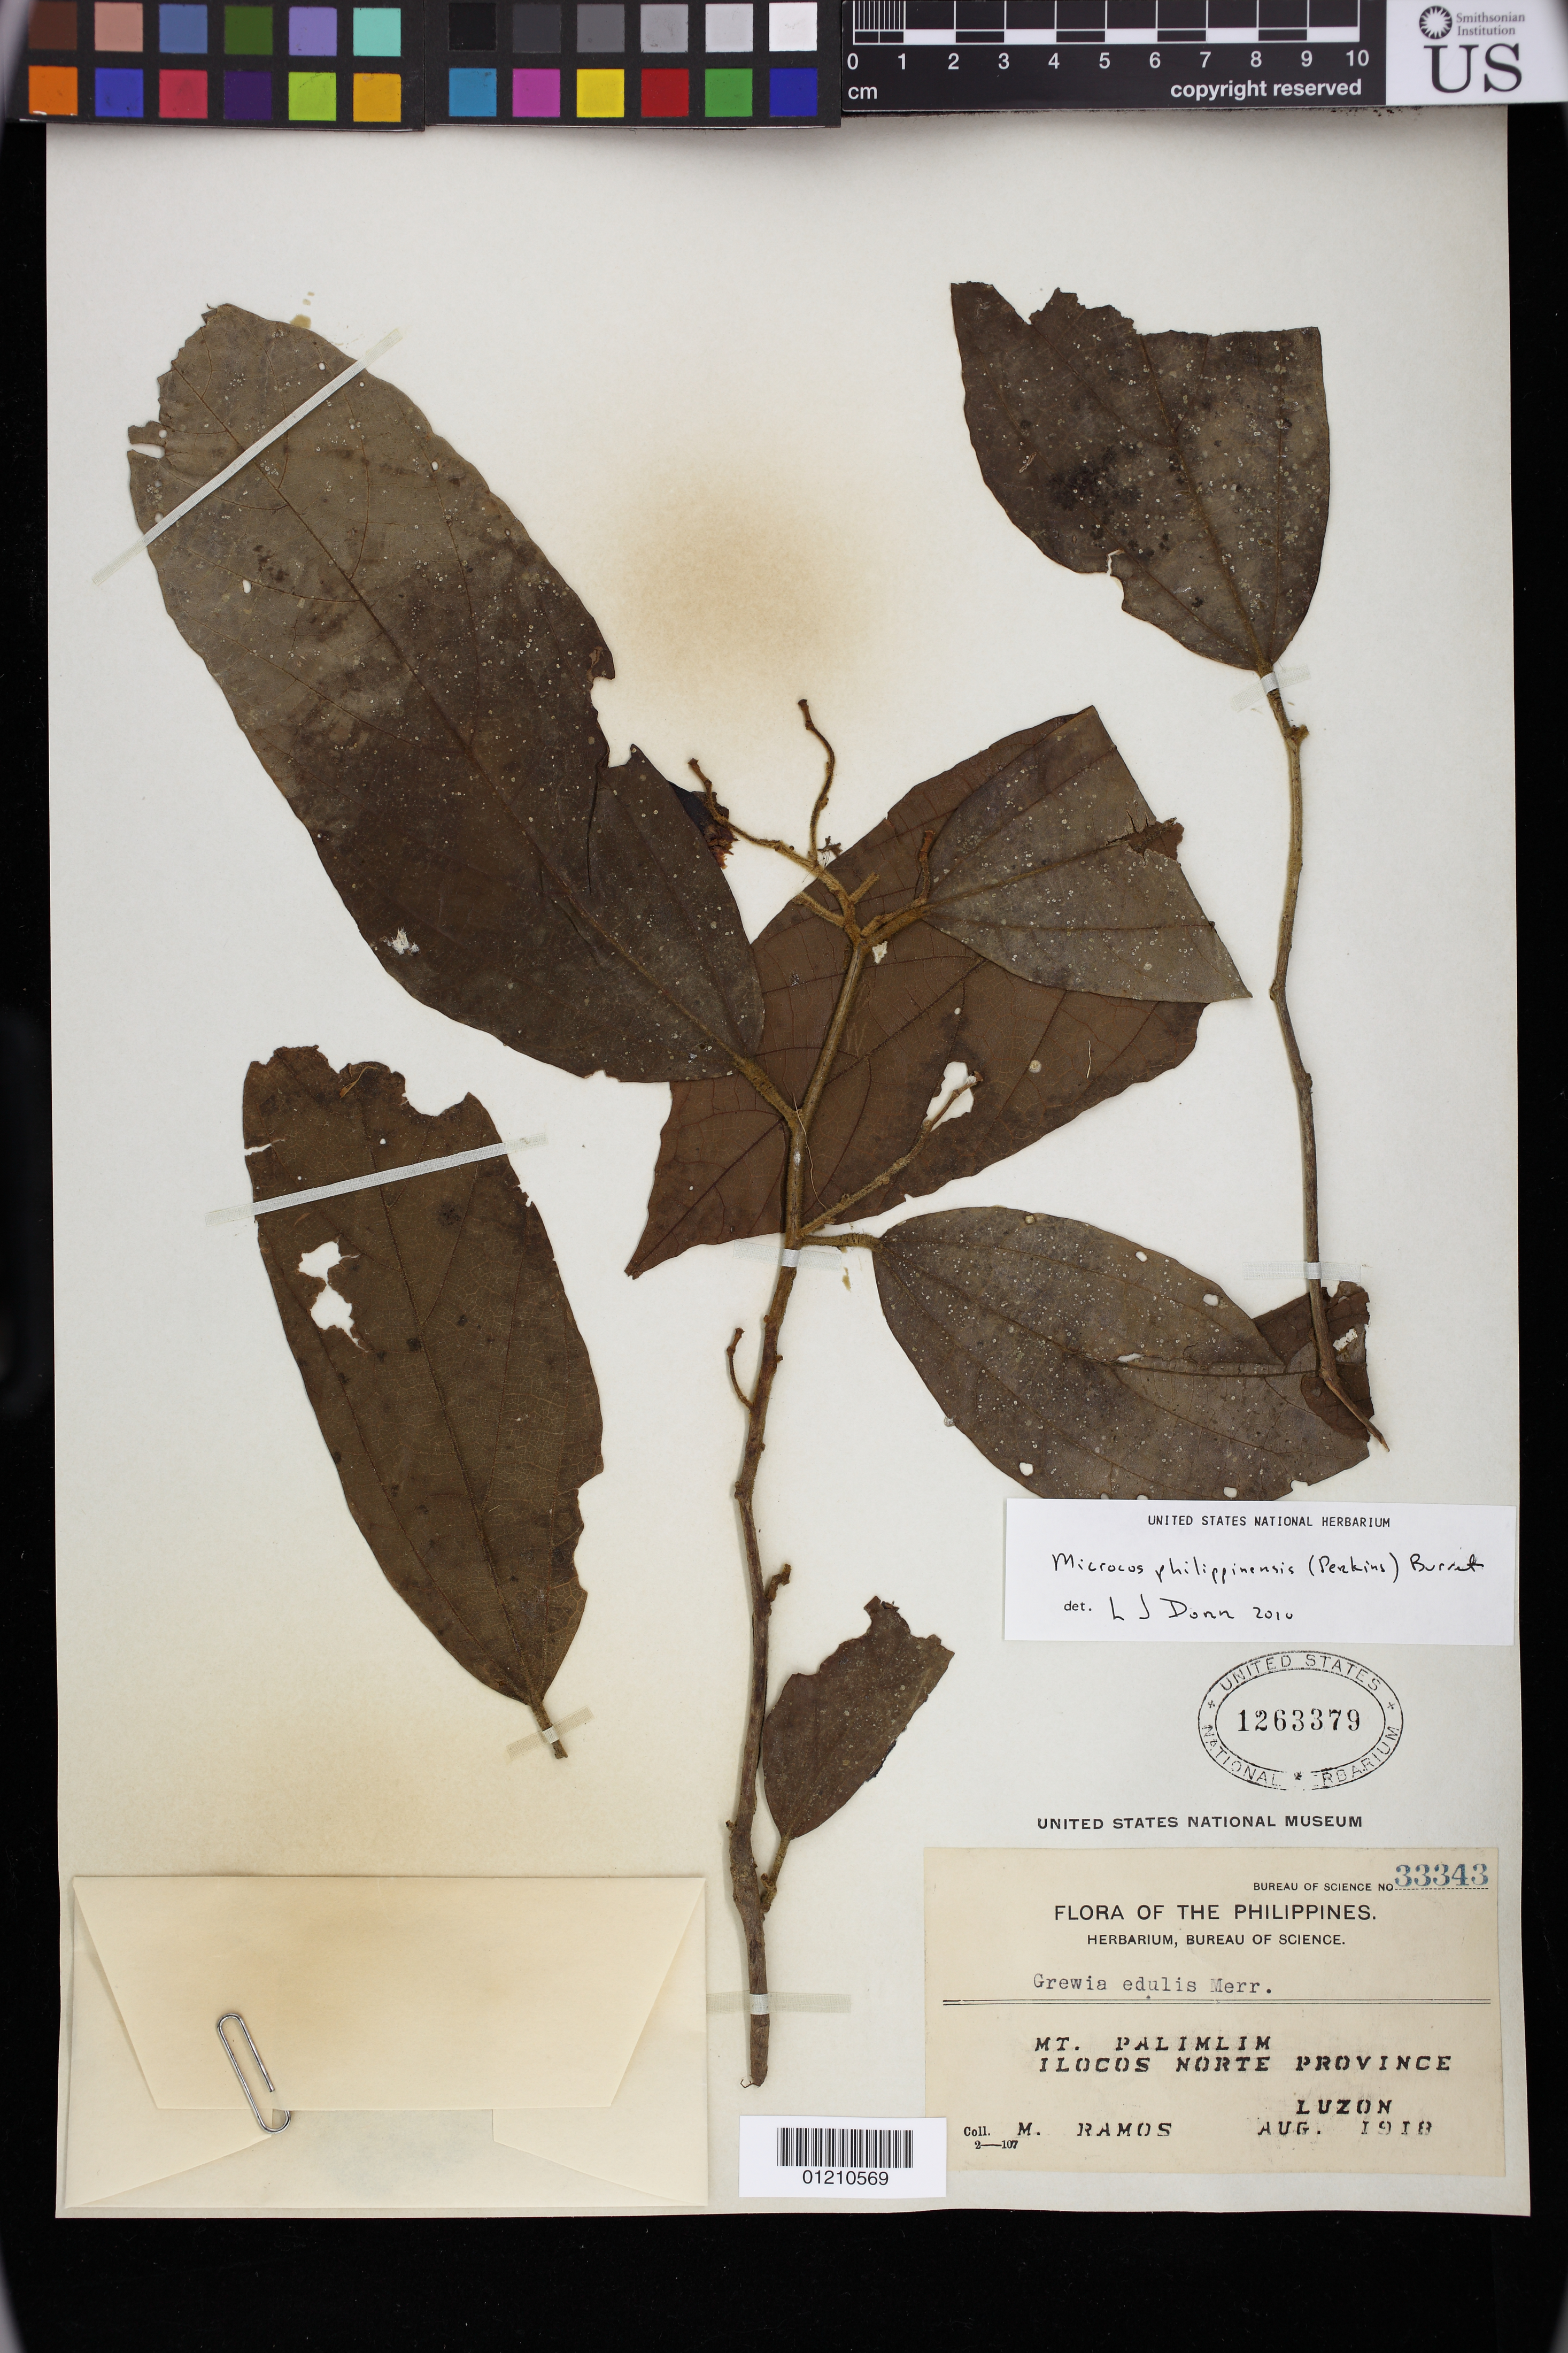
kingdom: Plantae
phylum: Tracheophyta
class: Magnoliopsida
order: Malvales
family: Malvaceae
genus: Microcos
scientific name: Microcos philippinensis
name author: Burret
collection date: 1918-08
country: Philippines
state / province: Ilocos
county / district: Ilocos Norte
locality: Mt. Palimlim, Luzon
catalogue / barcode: US 1263379